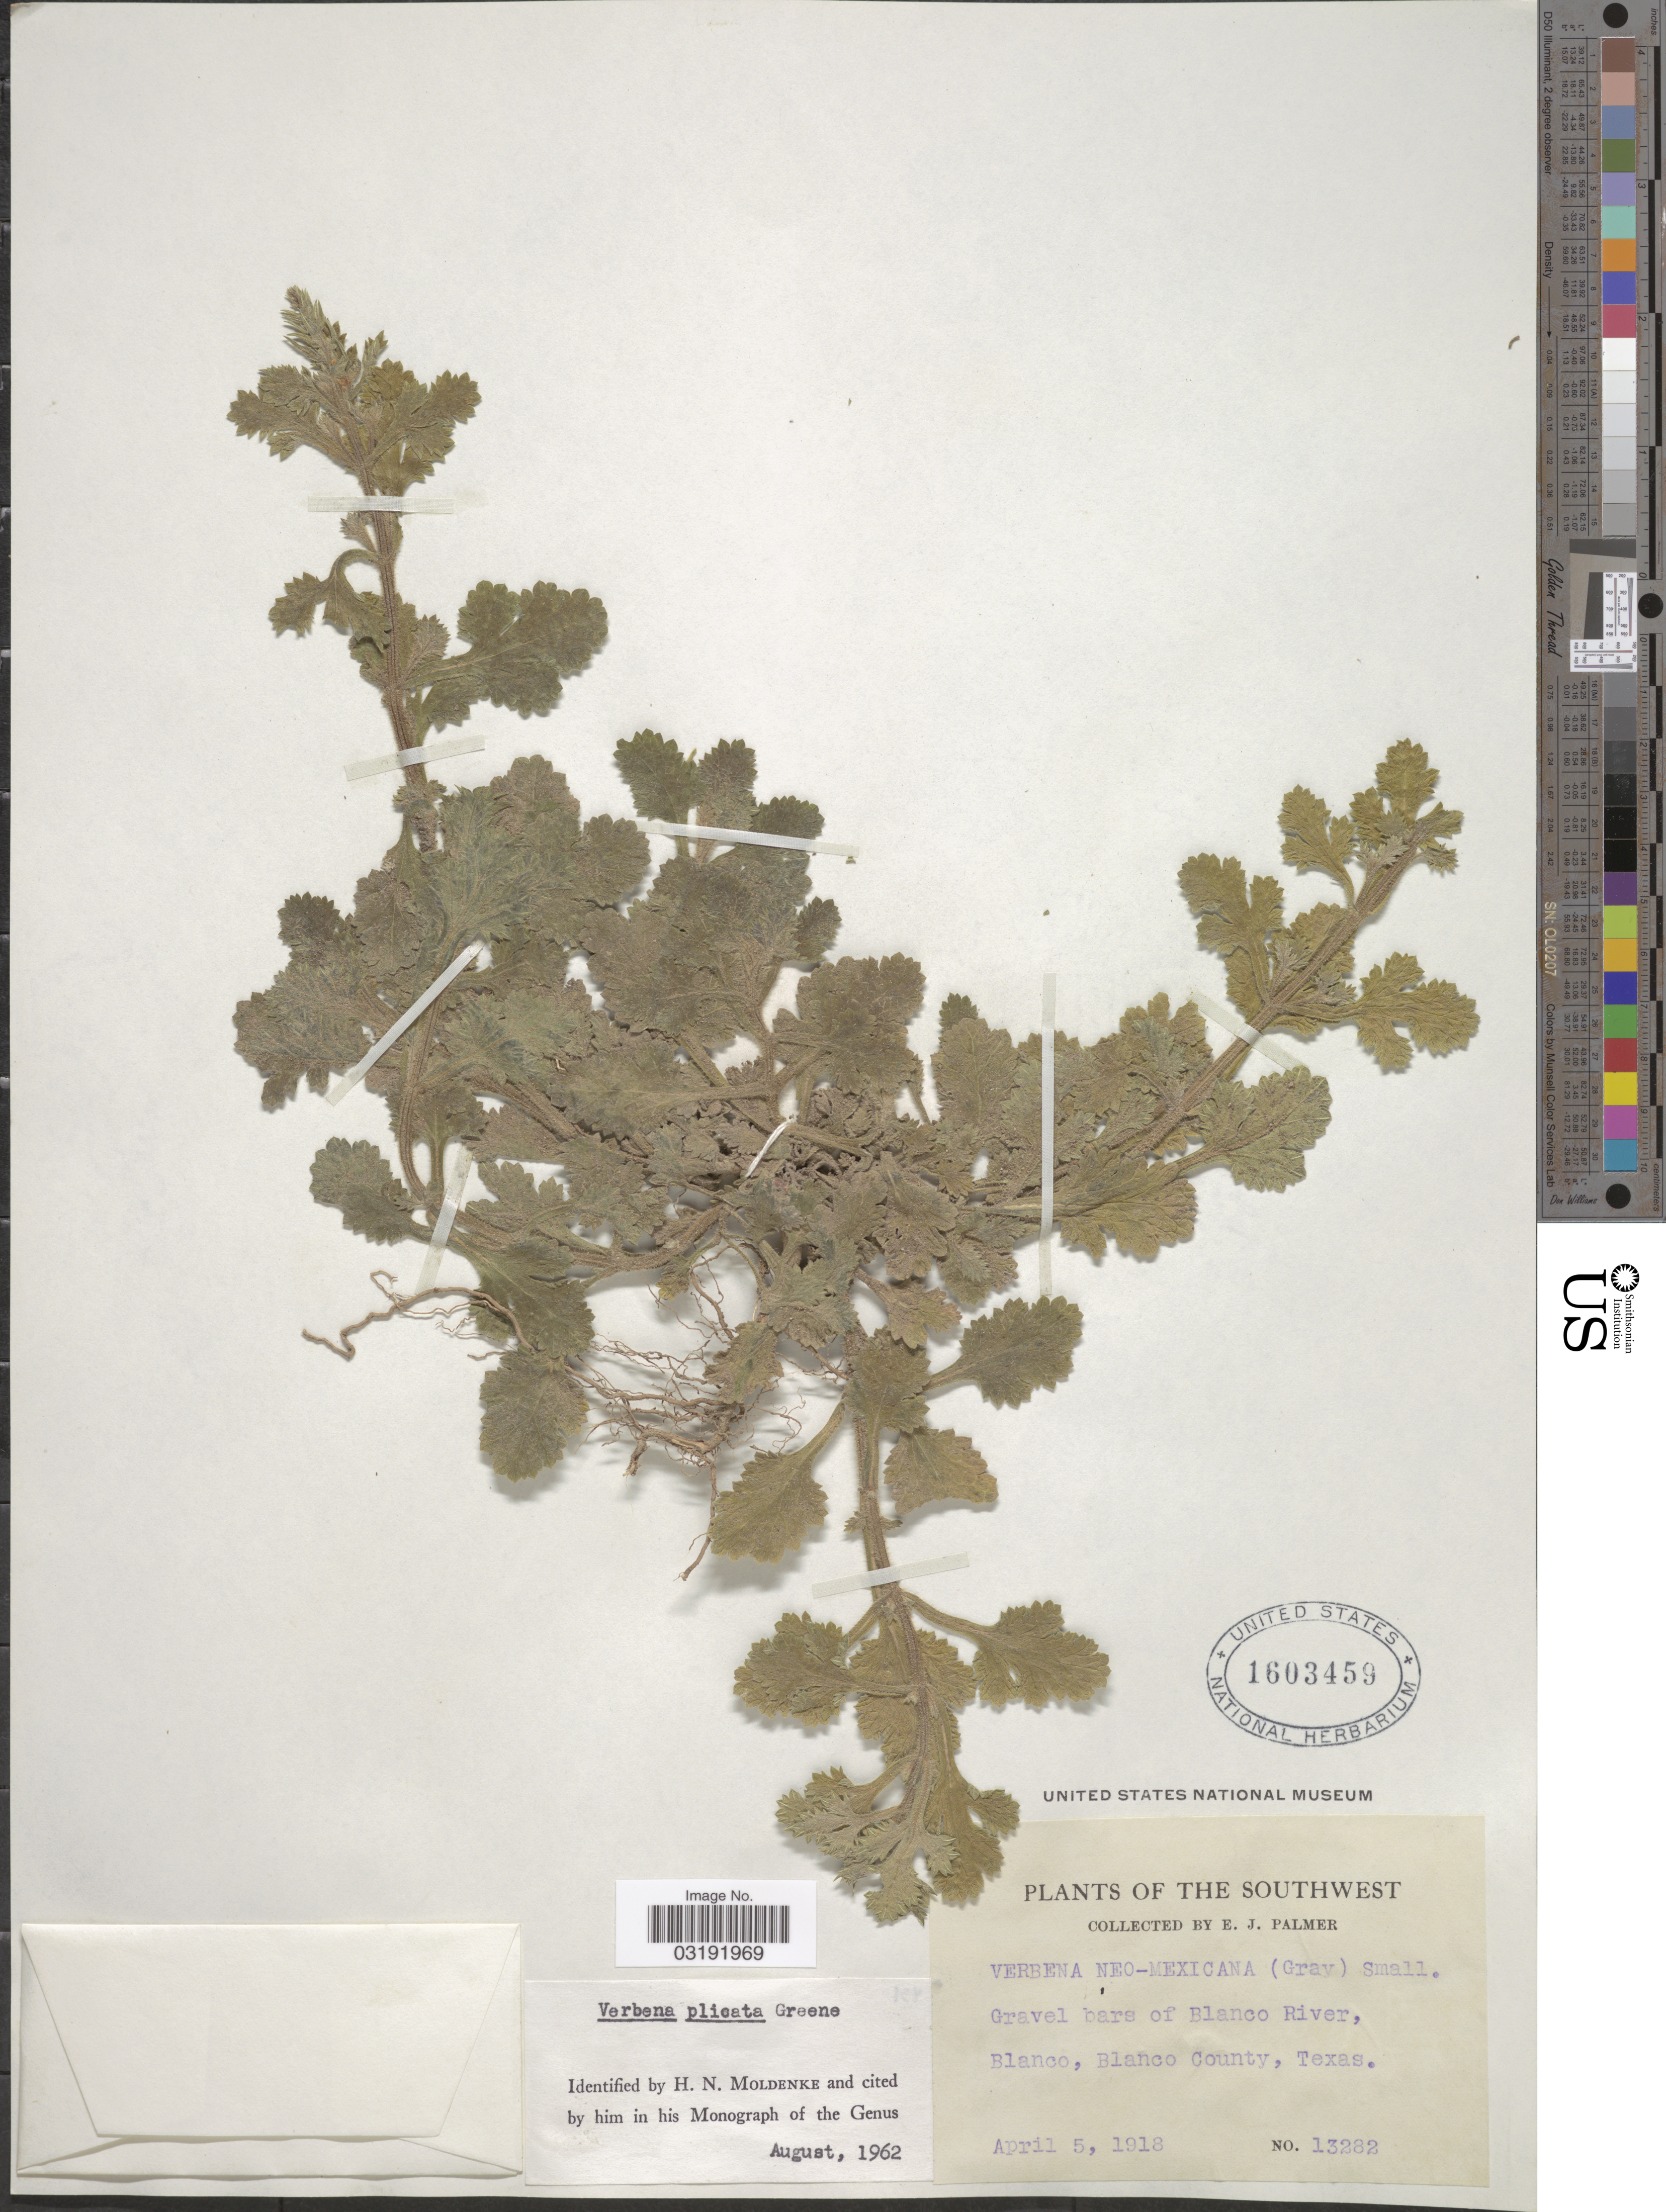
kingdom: Plantae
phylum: Tracheophyta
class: Magnoliopsida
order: Lamiales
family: Verbenaceae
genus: Verbena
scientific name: Verbena plicata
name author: Greene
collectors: E. J. Palmer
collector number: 13282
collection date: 1918-04-05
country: United States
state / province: Texas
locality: The Southwest. Gravel bars of Blanco River, Blanco, Blanco County.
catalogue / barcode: US 1603459